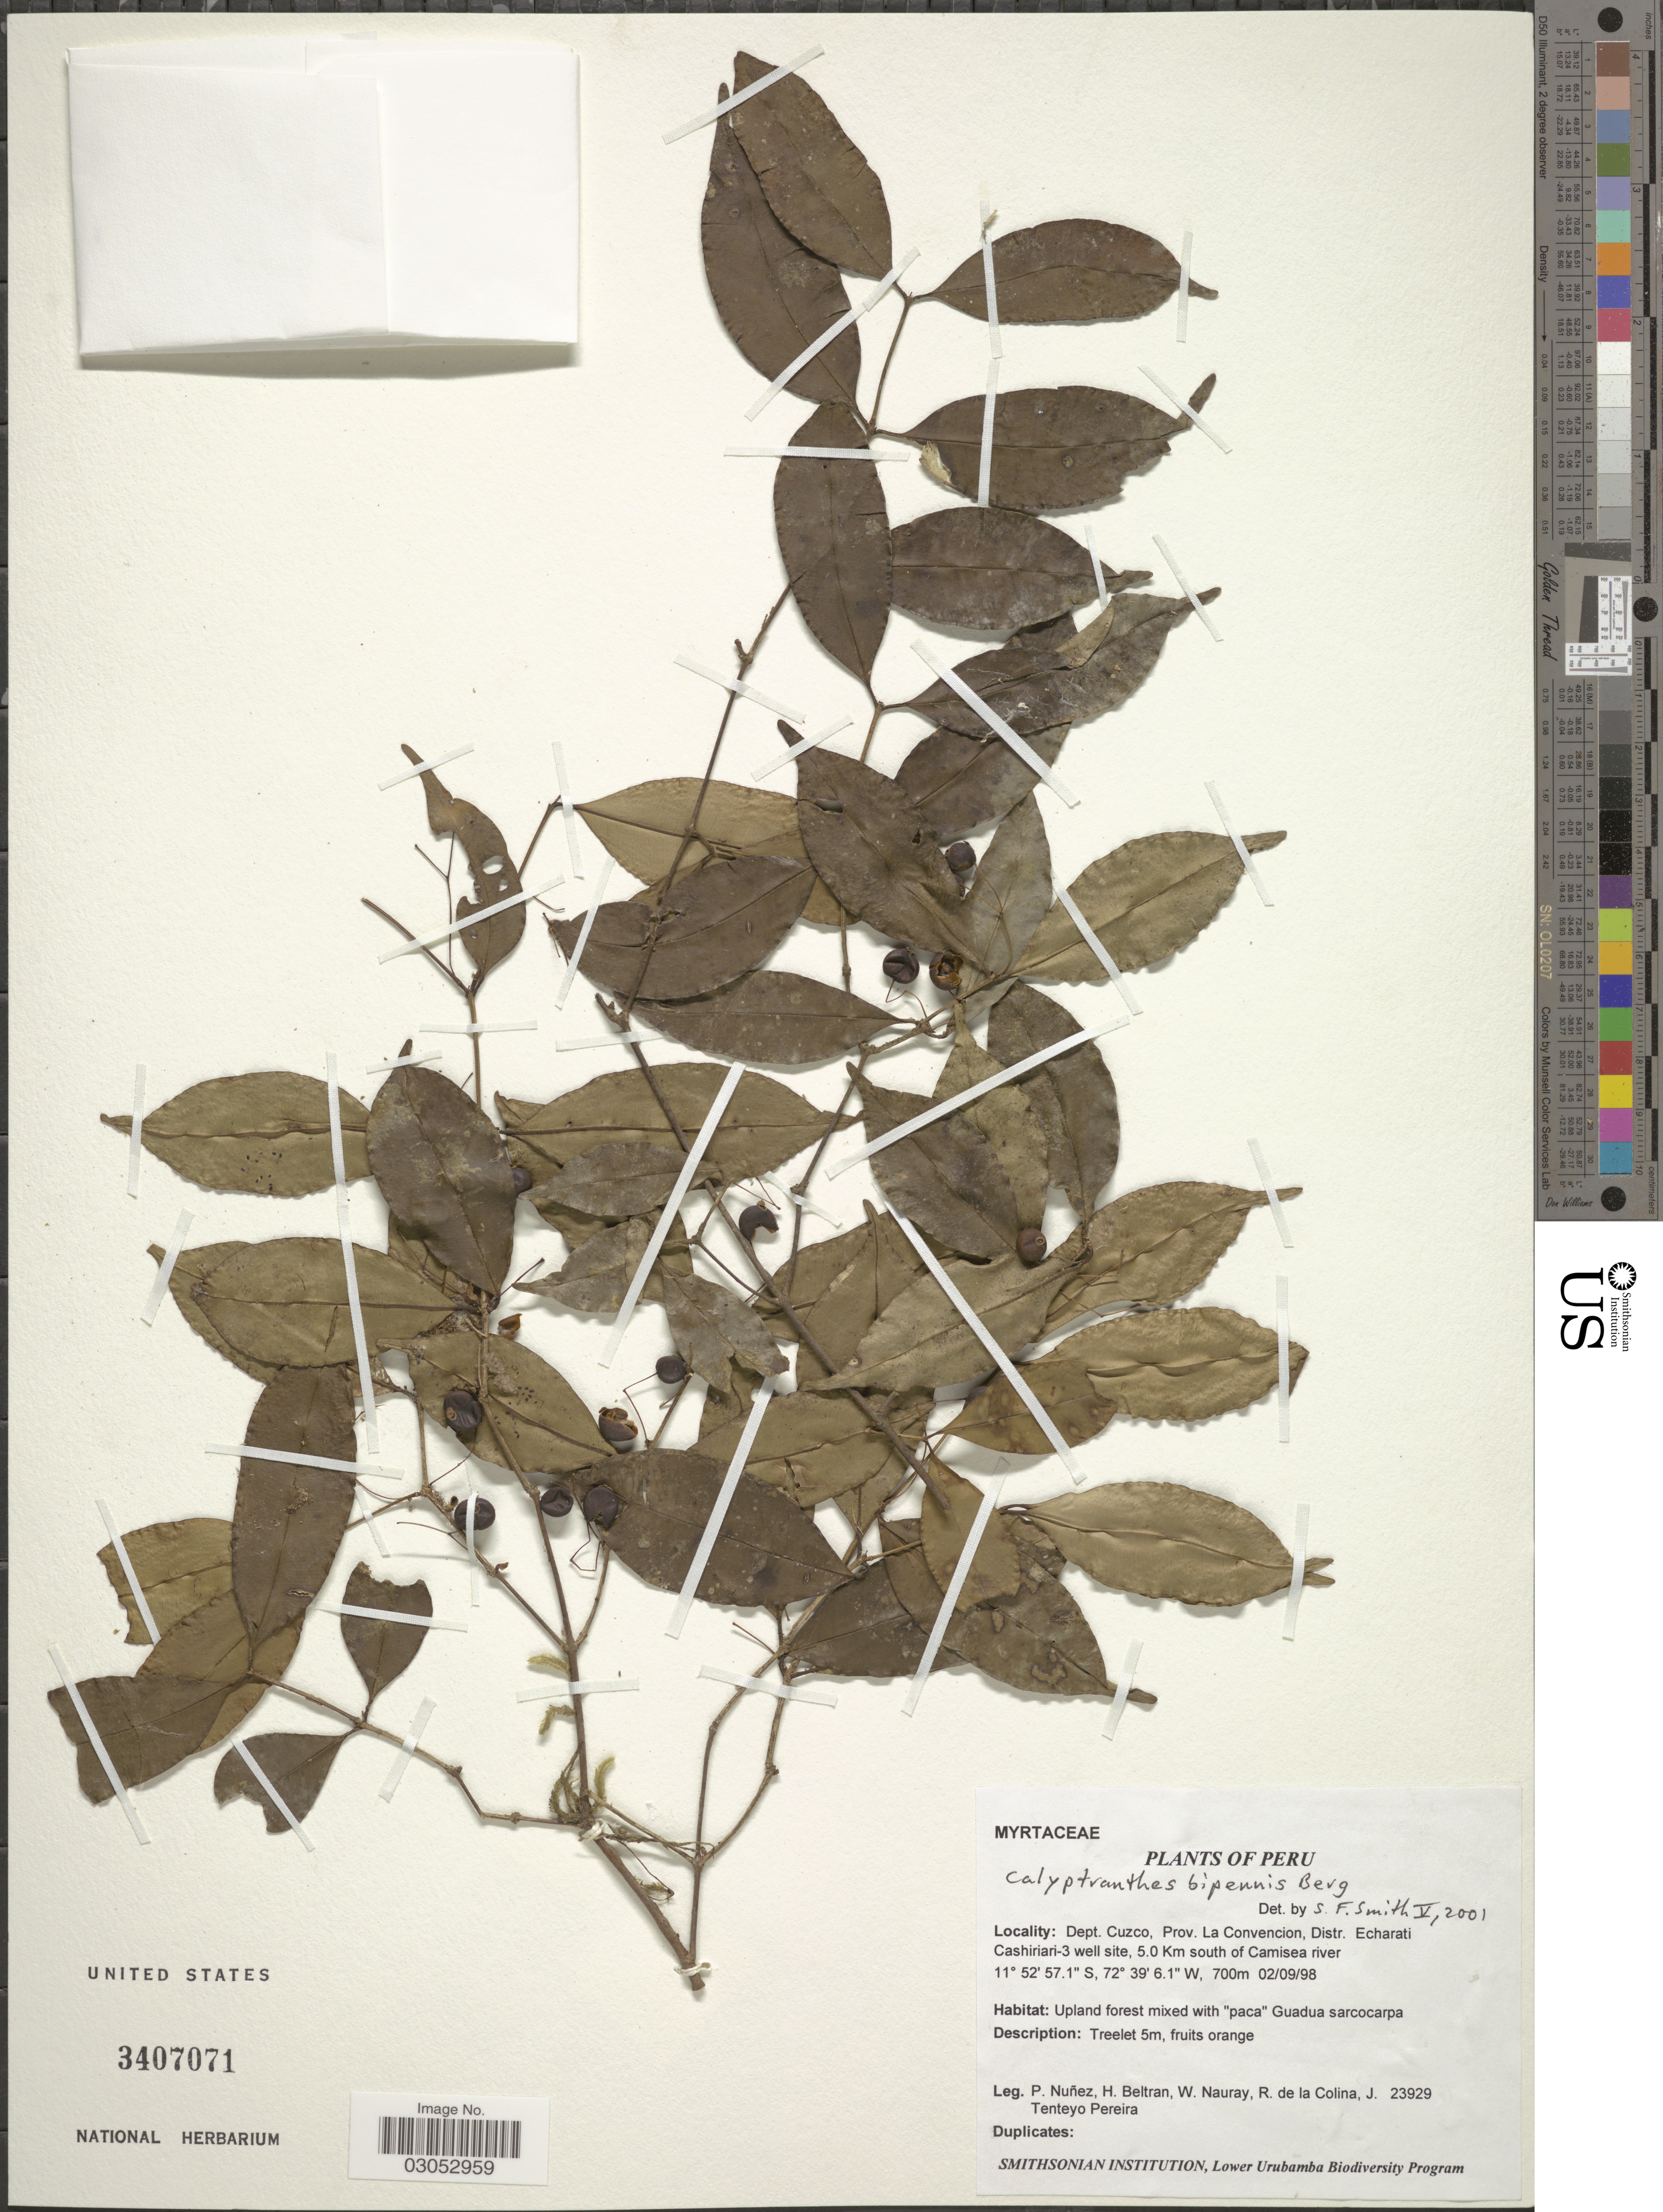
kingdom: Plantae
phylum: Tracheophyta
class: Magnoliopsida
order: Myrtales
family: Myrtaceae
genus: Myrcia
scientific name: Myrcia hylobates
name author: (Standl. ex Amshoff) E. Lucas & K. Samra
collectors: P. Nuñez V., H. Beltran, W. Nauray, R. de La Colina & T. Pereira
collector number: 23929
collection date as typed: Transcribed d/m/y: 2/9/98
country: Peru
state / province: Cusco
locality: Dept. Cuzco, Prov. La Convencion, Distr. Echarati Cashiriari-3 well site, 5.0 Km south of Camisea river.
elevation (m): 700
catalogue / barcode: US 3407071